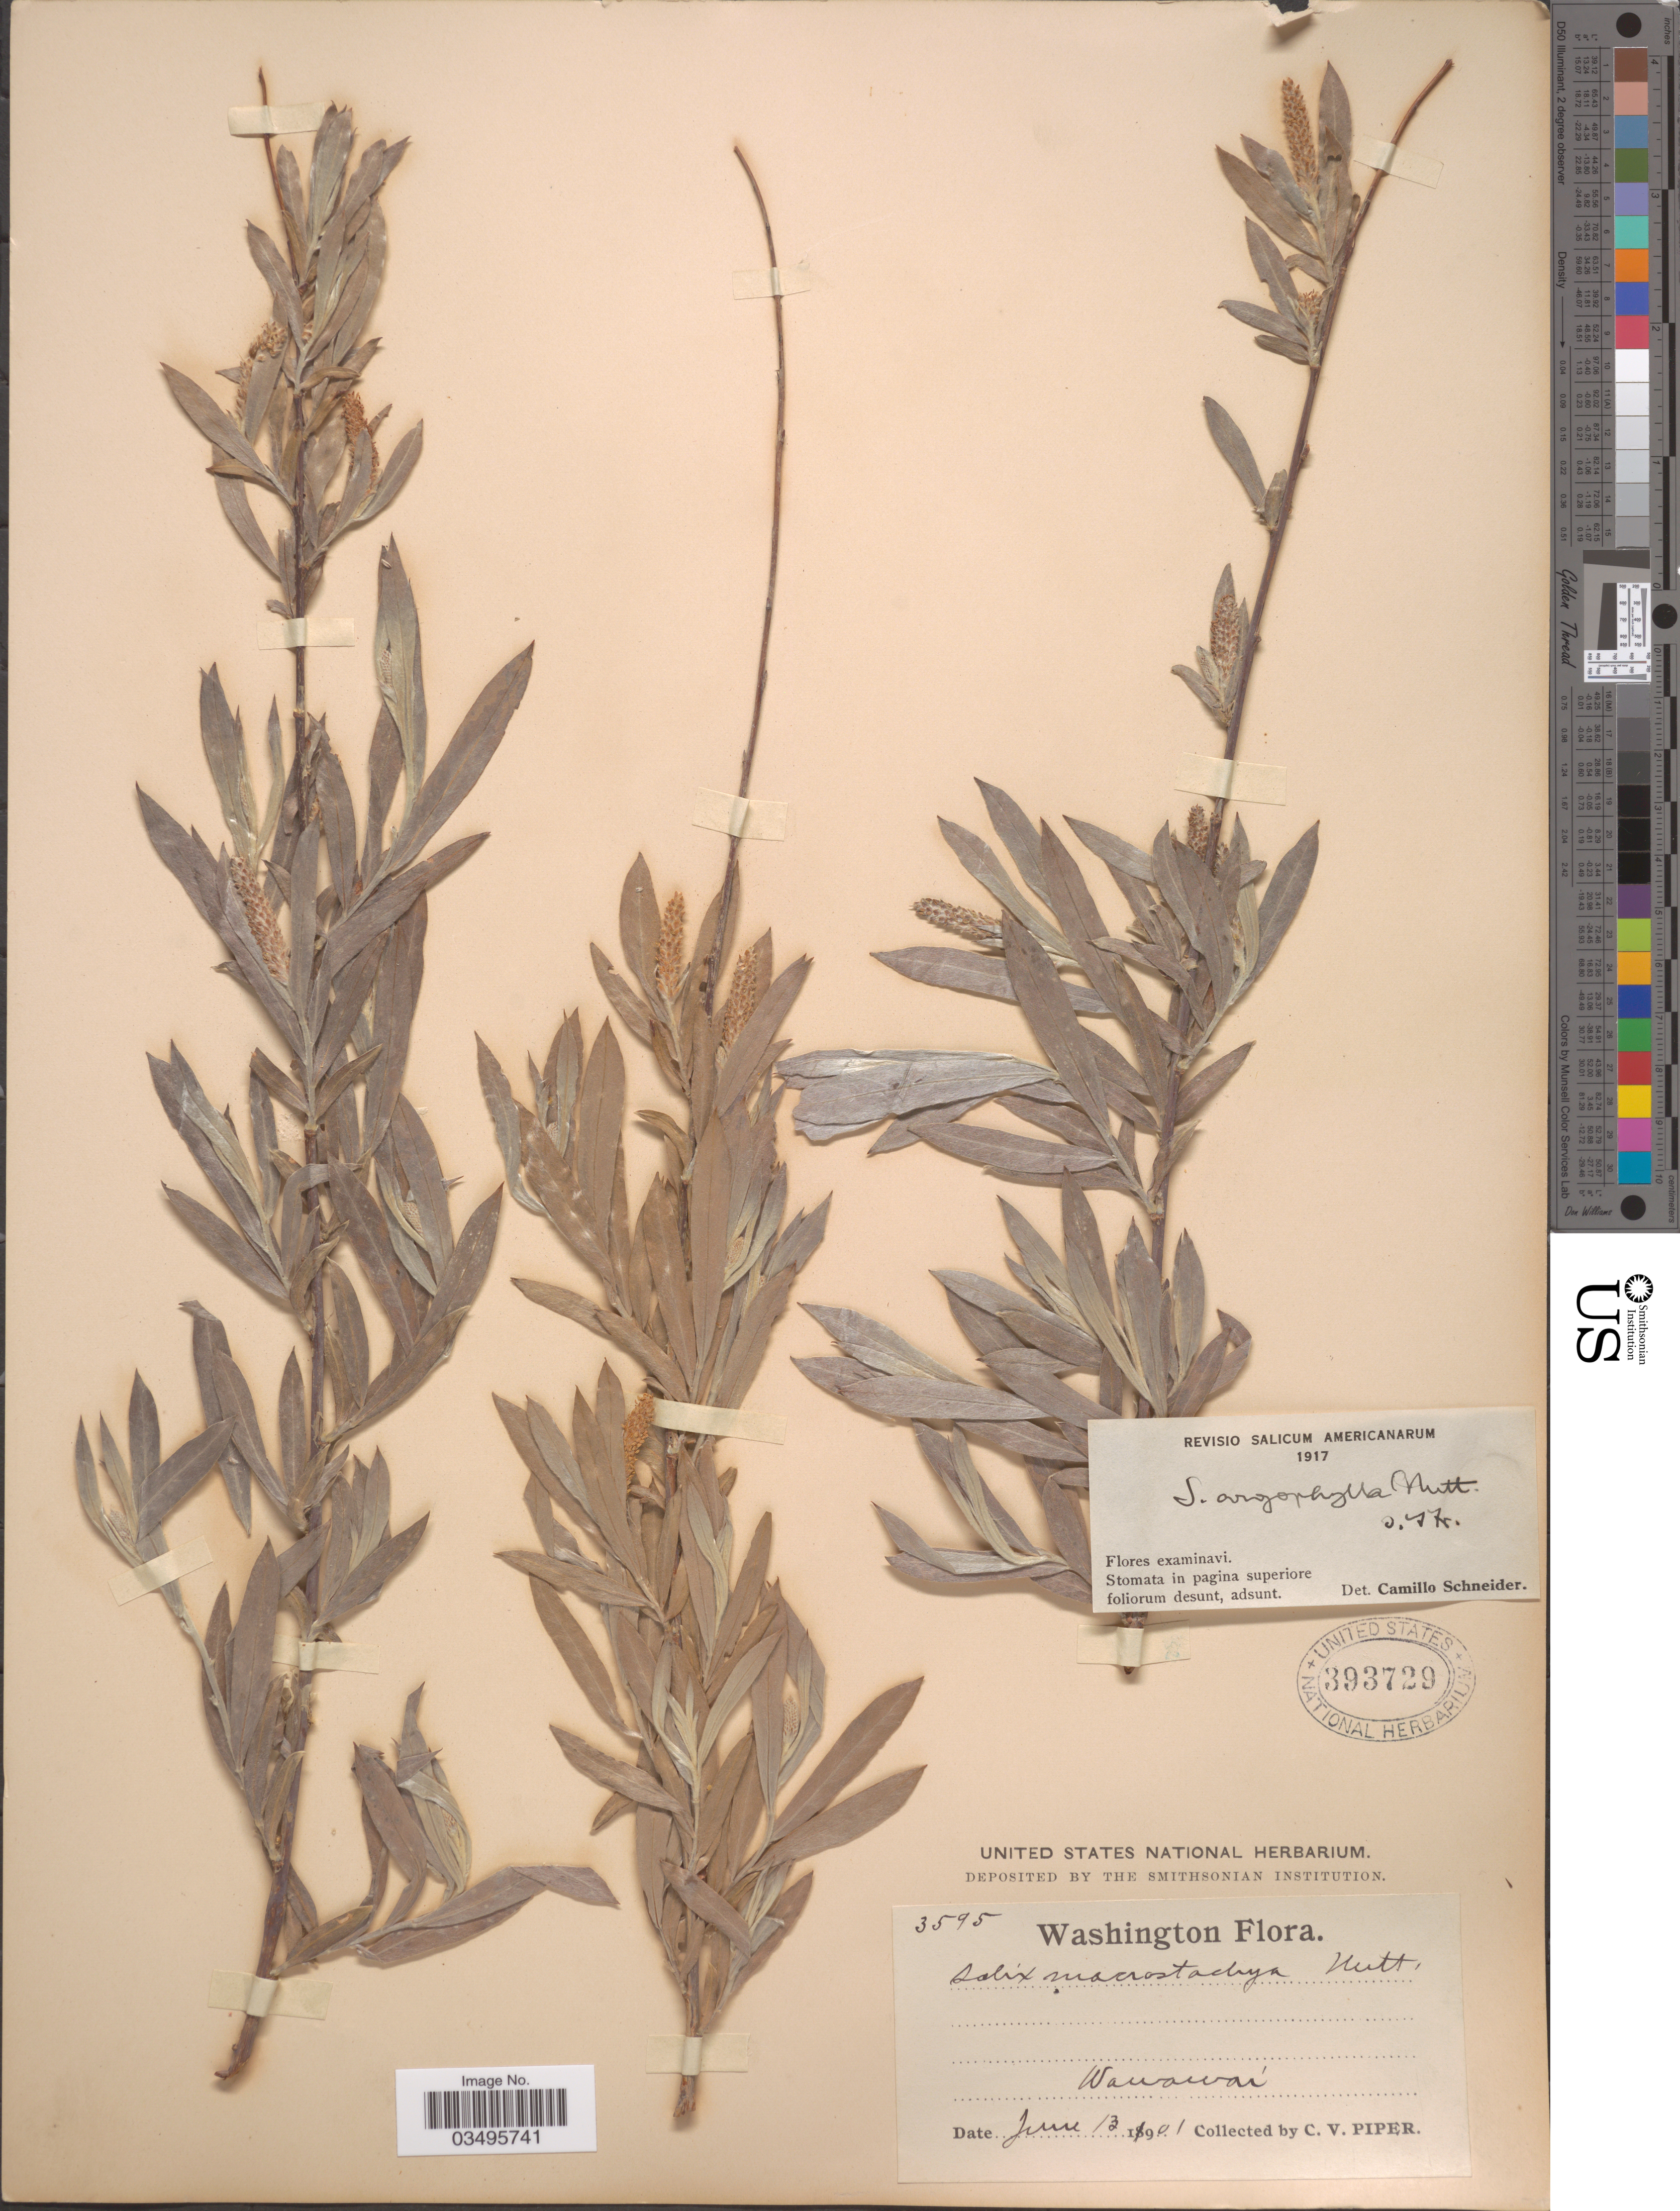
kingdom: Plantae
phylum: Tracheophyta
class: Magnoliopsida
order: Malpighiales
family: Salicaceae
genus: Salix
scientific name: Salix argophylla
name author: Nutt.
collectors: C. V. Piper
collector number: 3595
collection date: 1901-06-13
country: United States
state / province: Washington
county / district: Whitman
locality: Wawawai.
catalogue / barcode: US 393729